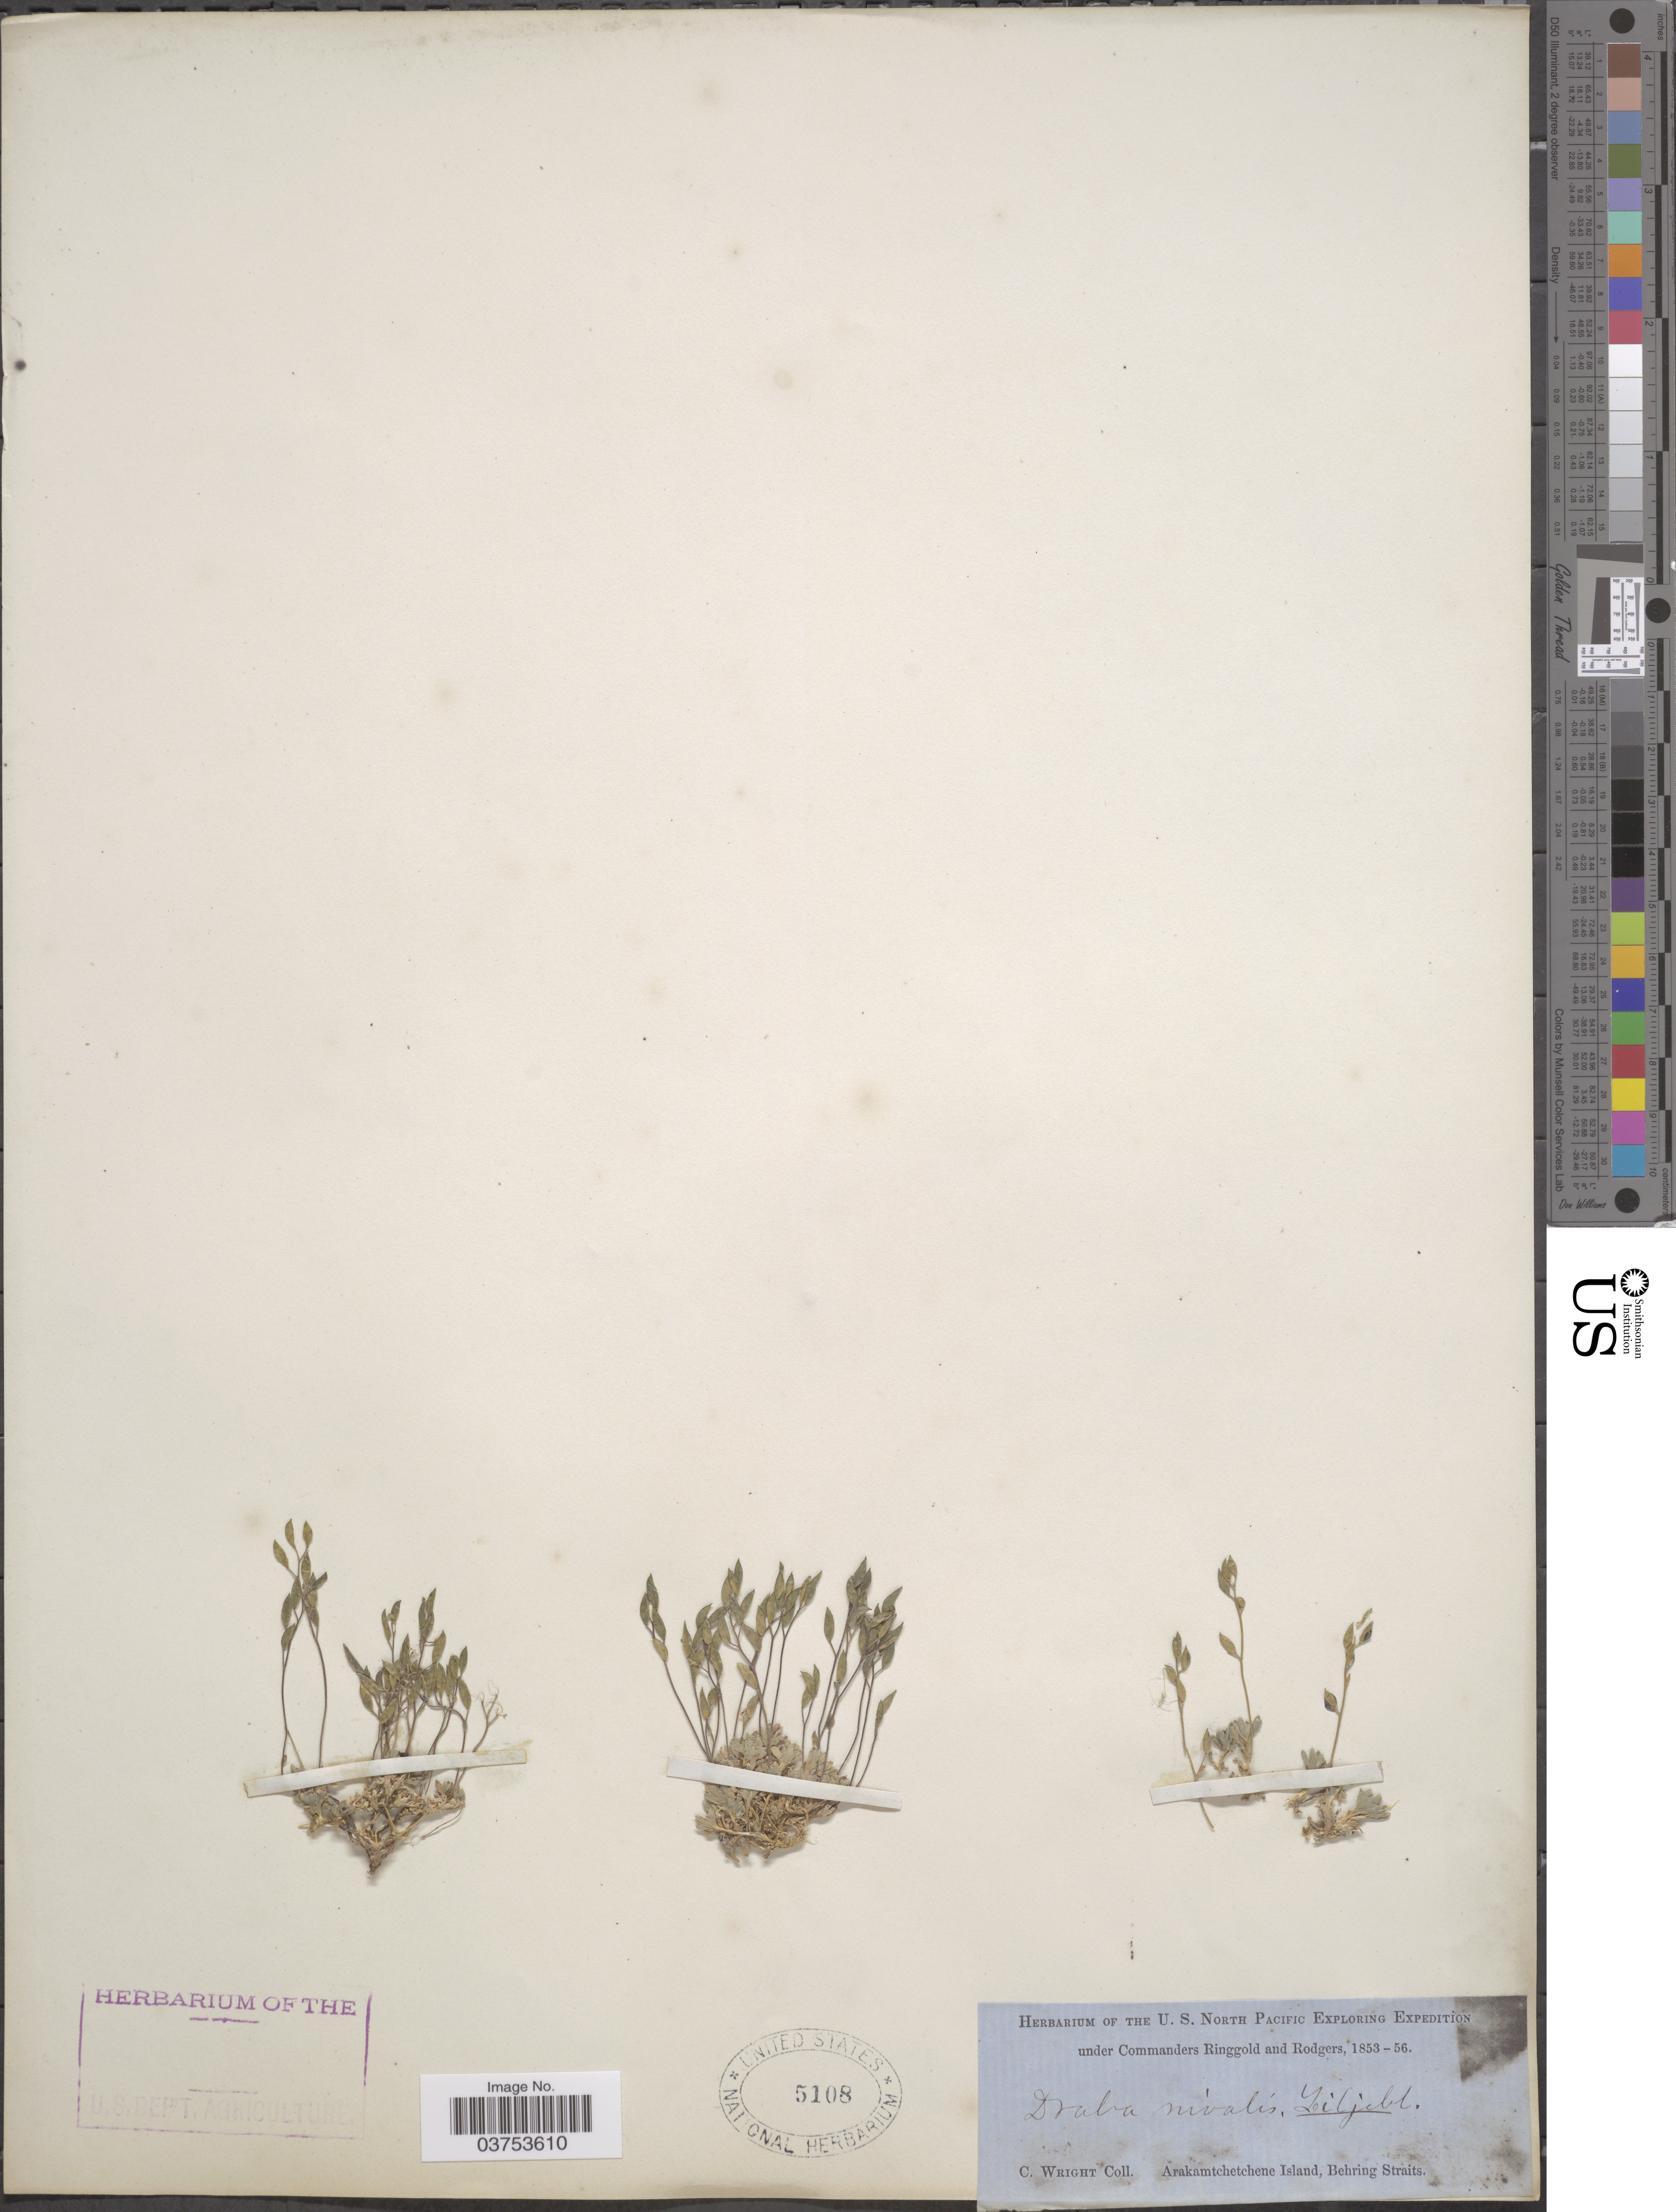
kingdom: Plantae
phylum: Tracheophyta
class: Magnoliopsida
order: Brassicales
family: Brassicaceae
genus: Draba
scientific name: Draba nivalis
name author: Lilj.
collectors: C. Wright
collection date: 1853/1856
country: Russian Federation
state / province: Chukotka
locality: Arakamtchetchene Island, Behring Straits.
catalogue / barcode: US 5108